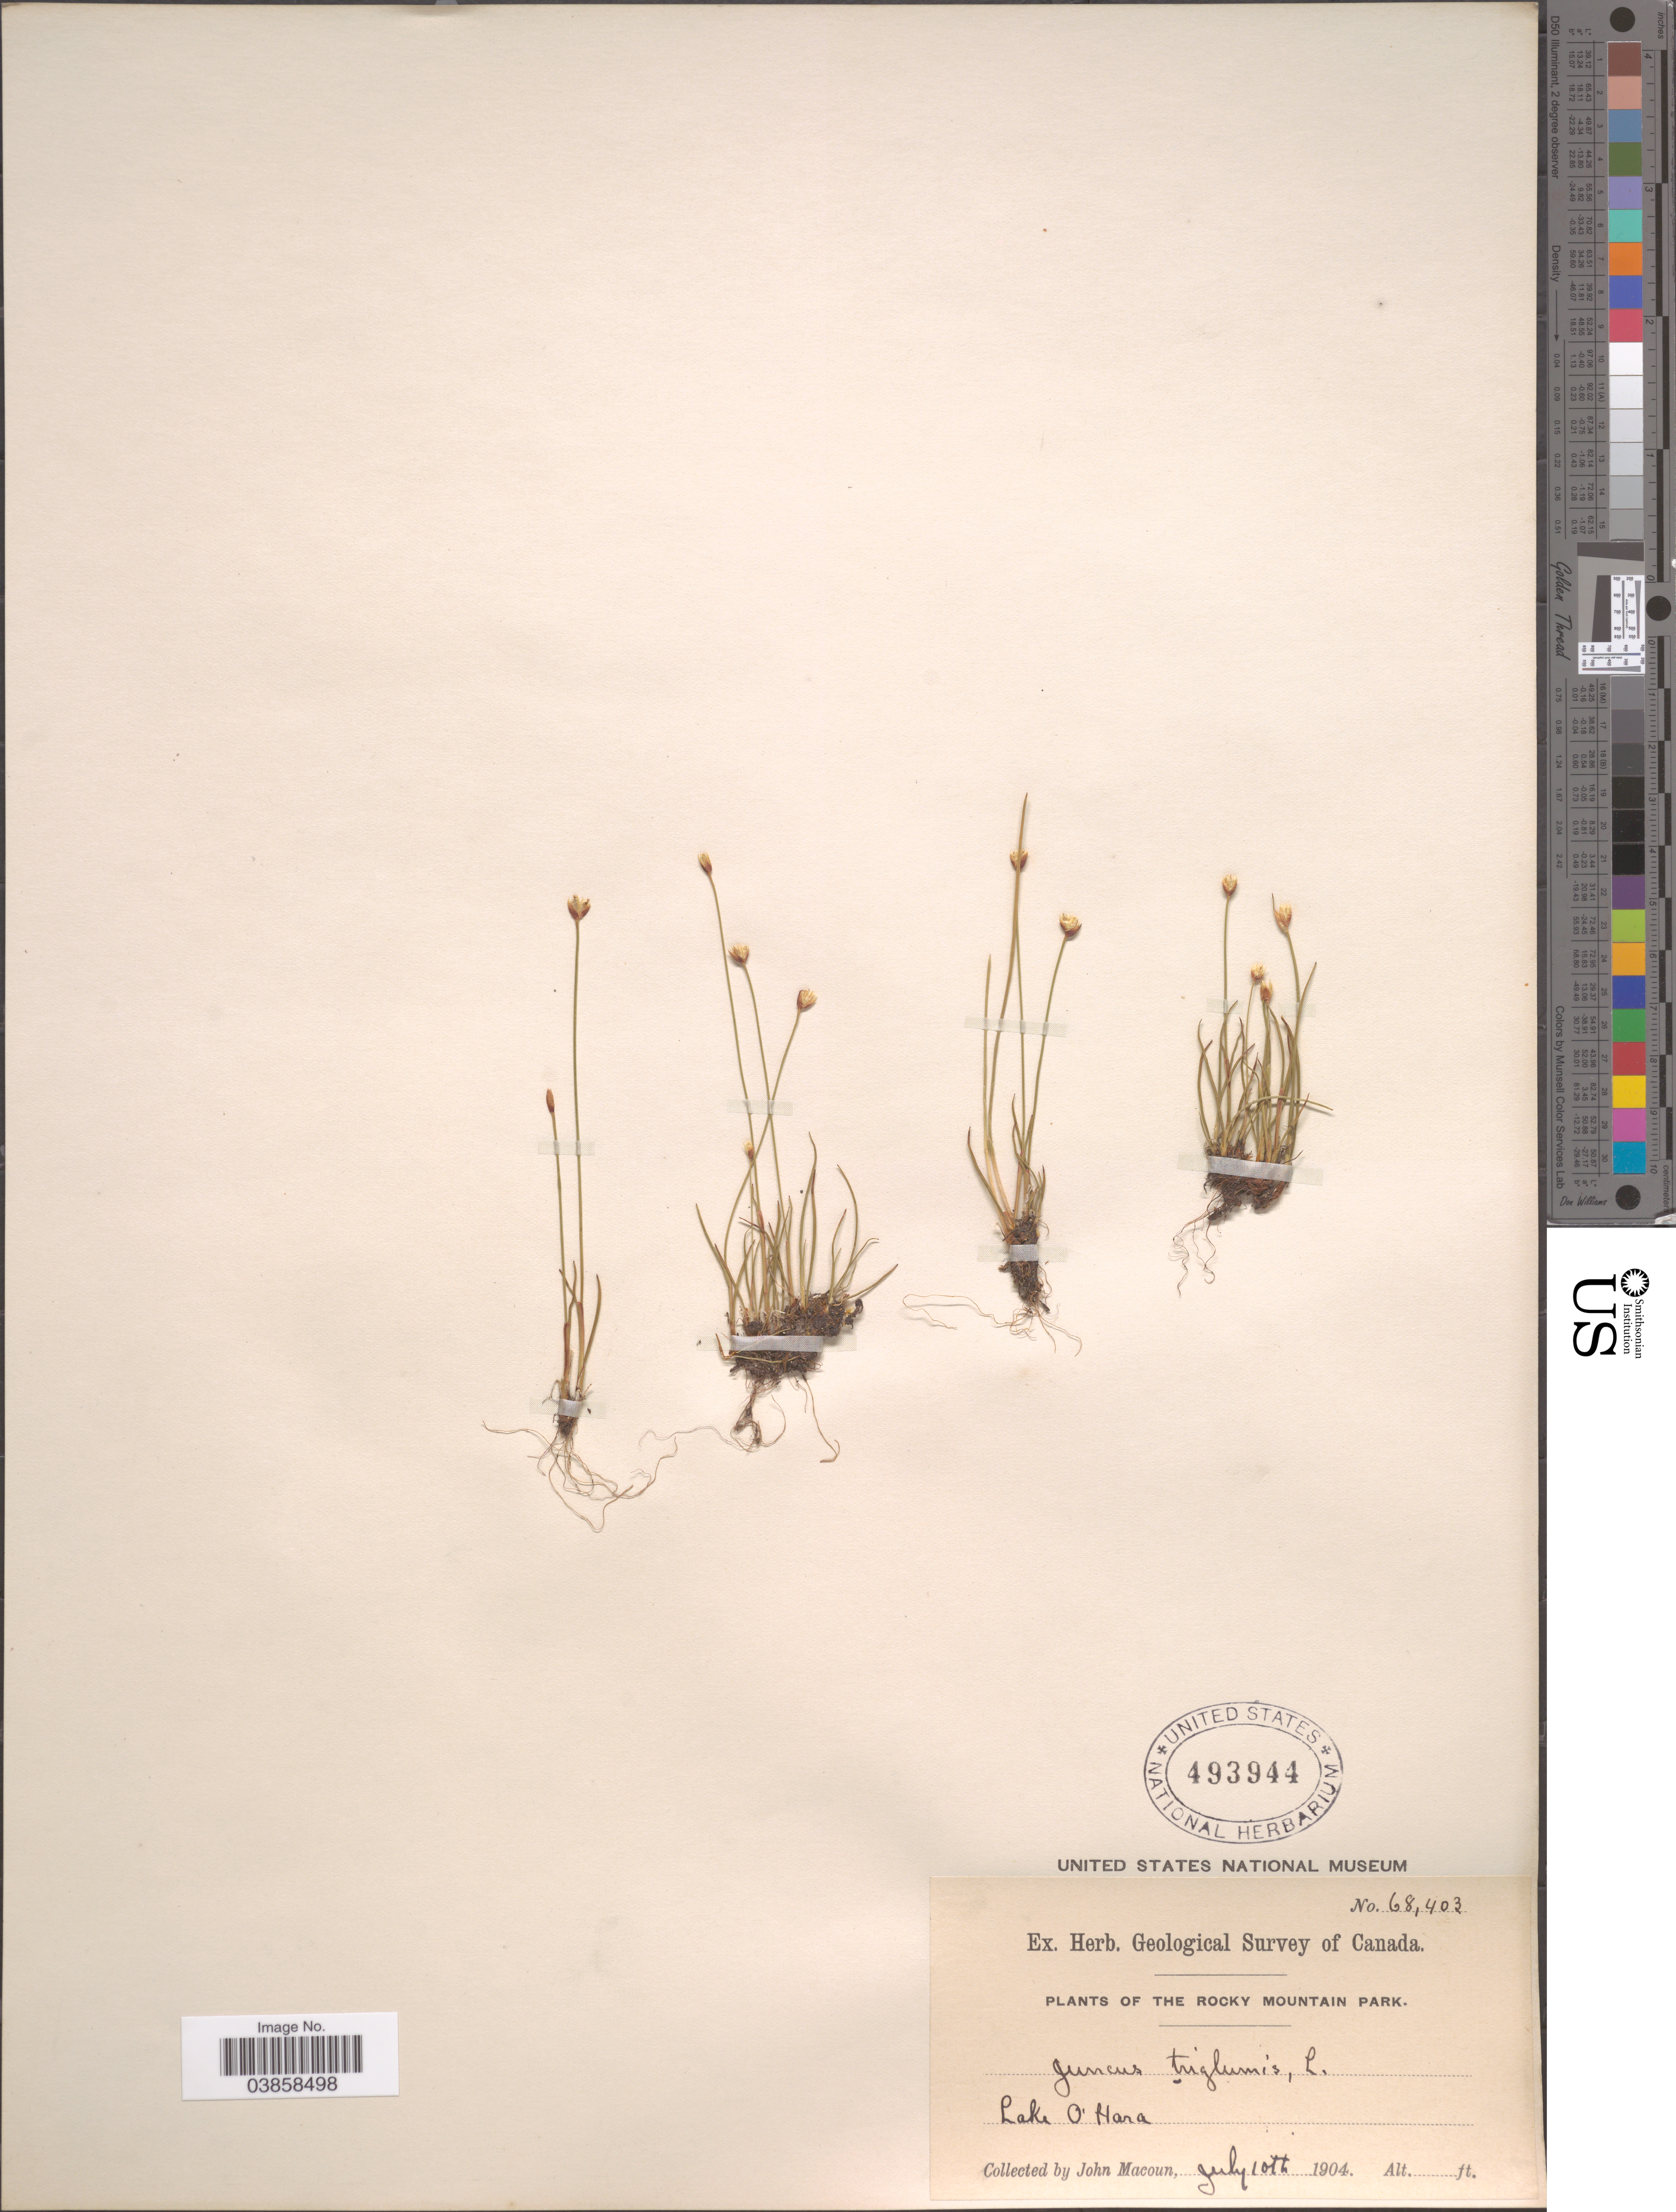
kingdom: Plantae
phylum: Tracheophyta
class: Liliopsida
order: Poales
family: Juncaceae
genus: Juncus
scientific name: Juncus triglumis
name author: L.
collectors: J. Macoun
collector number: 68403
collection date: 1904-07-10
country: Canada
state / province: British Columbia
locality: The Rocky Mountain Park. Lake O'Hara.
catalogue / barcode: US 493944